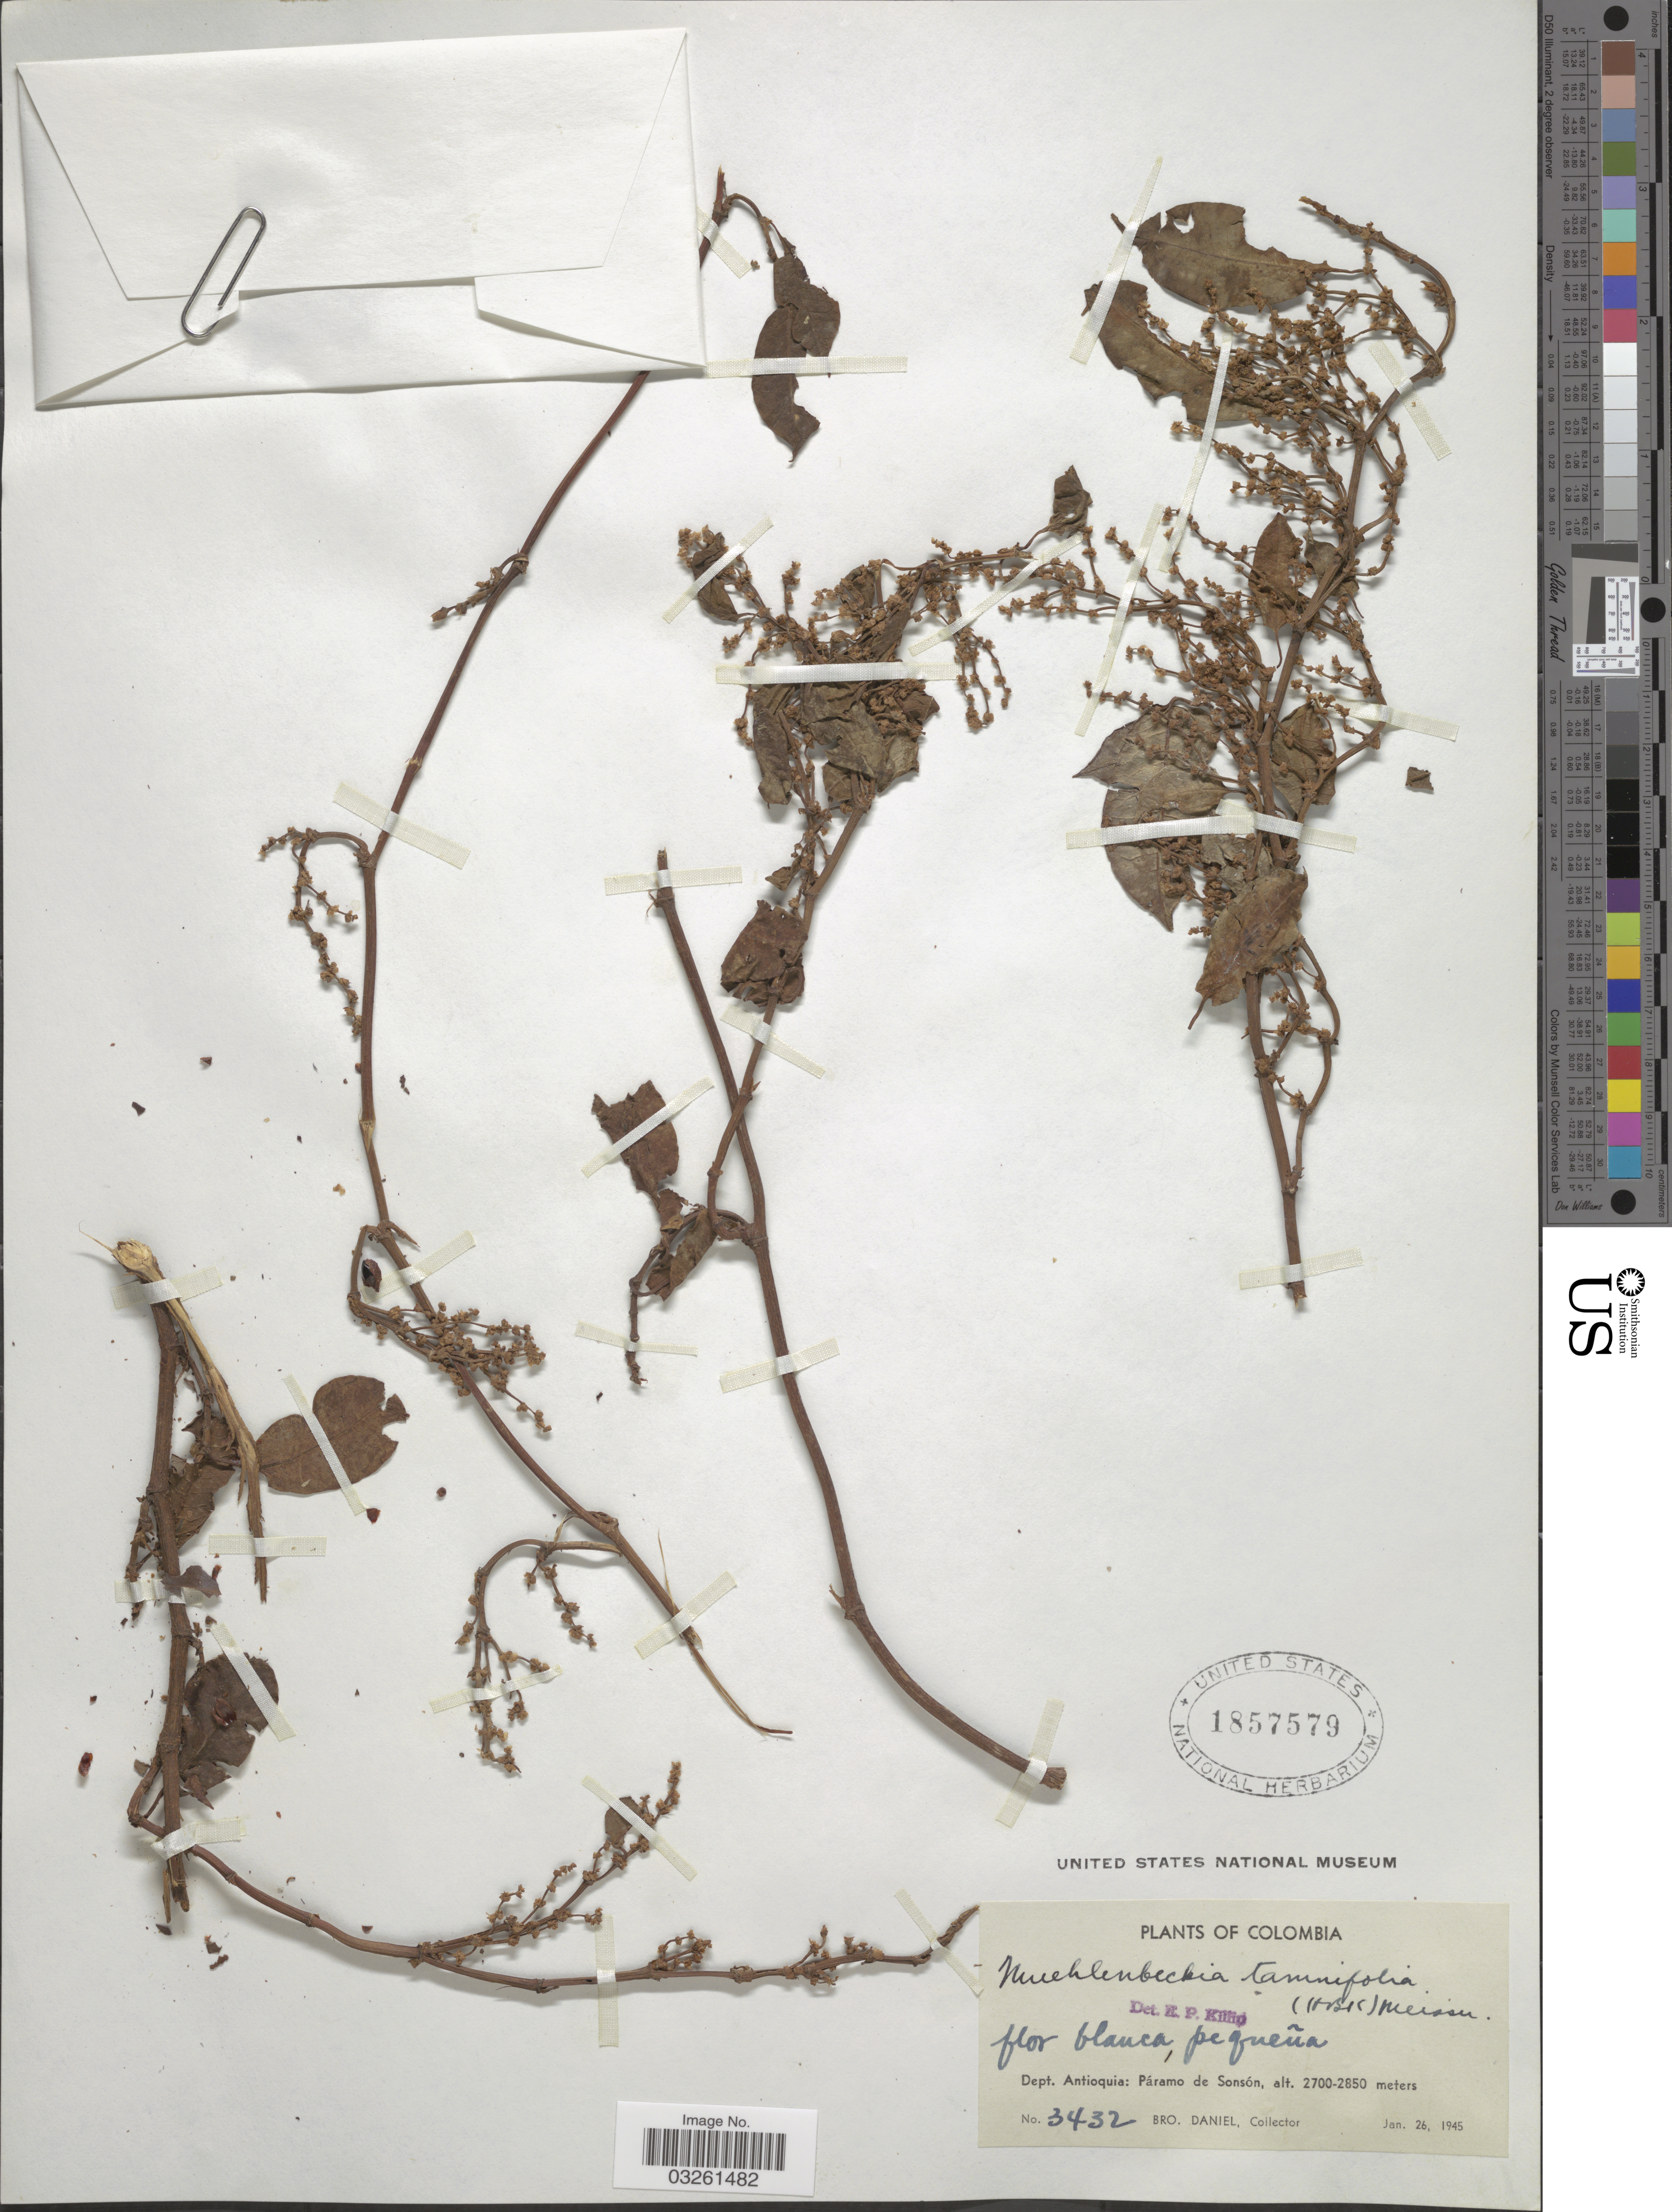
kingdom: Plantae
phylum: Tracheophyta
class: Magnoliopsida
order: Caryophyllales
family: Polygonaceae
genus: Muehlenbeckia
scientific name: Muehlenbeckia tamnifolia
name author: (Kunth) Meisn.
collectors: Bro. Daniel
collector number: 3432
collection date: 1945-01-26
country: Colombia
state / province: Antioquia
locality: Dept. Antioquia: Páramo de Sonsón.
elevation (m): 2700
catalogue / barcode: US 1857579